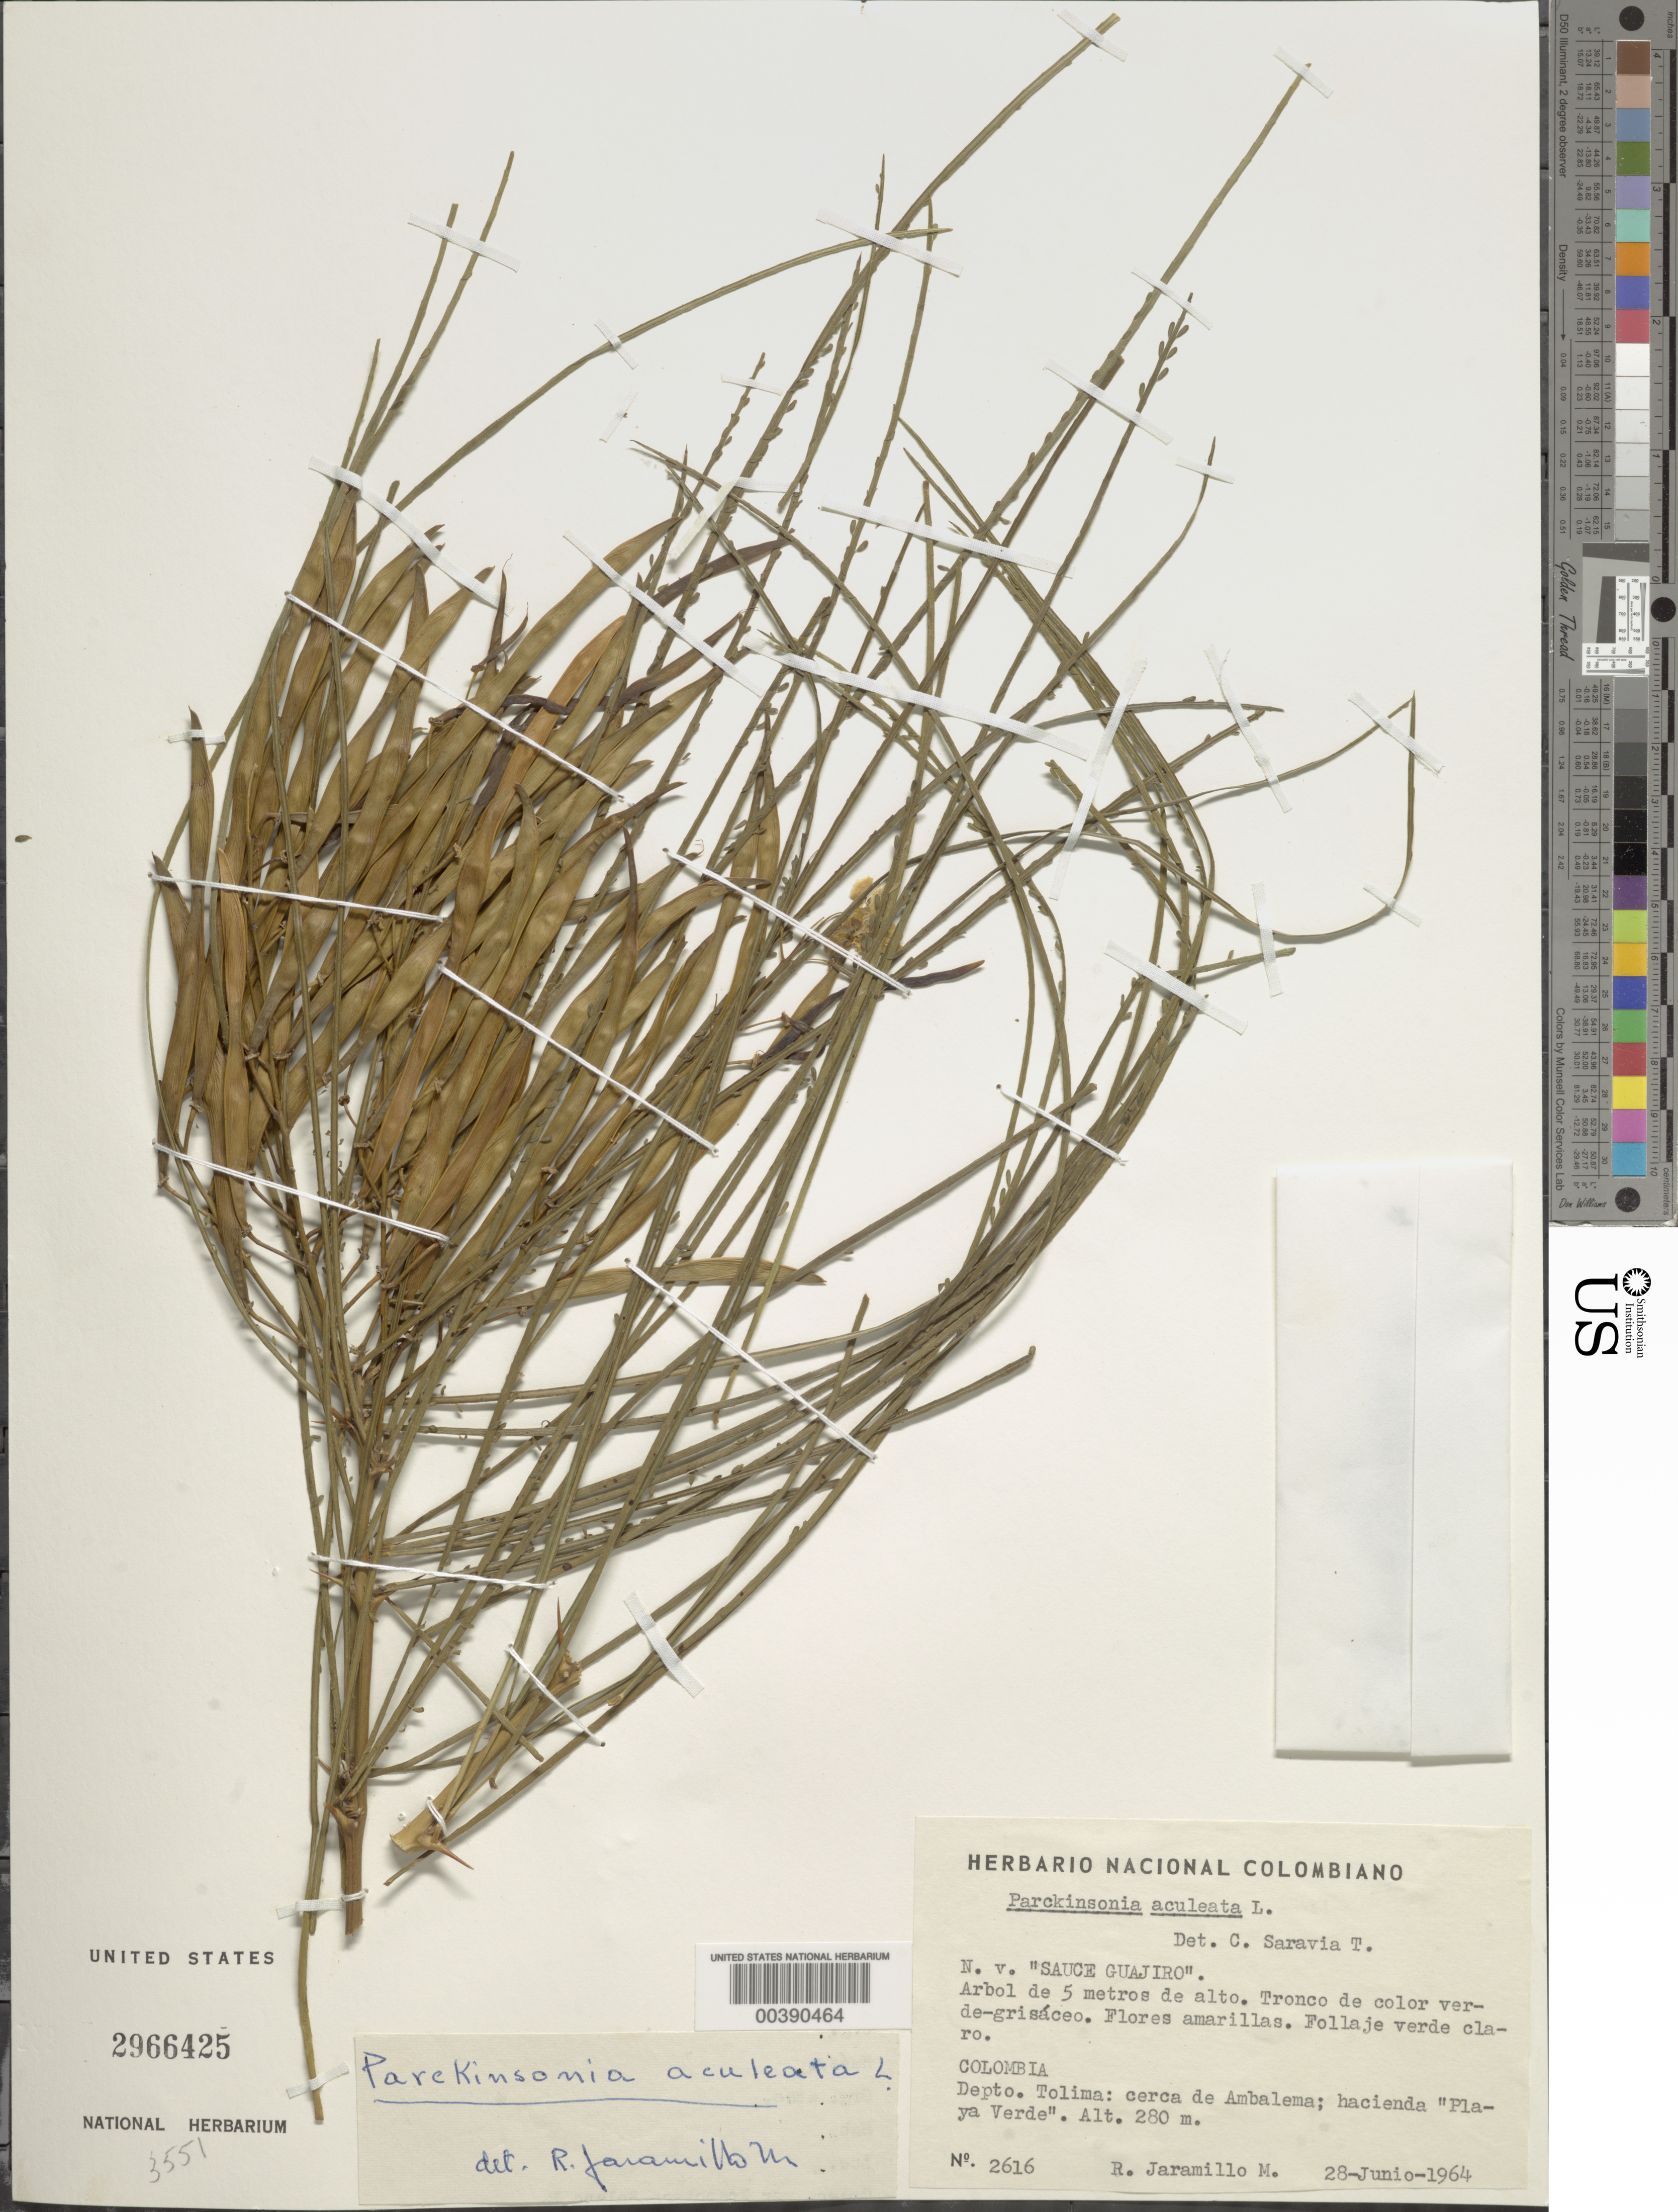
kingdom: Plantae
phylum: Tracheophyta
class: Magnoliopsida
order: Fabales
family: Fabaceae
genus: Parkinsonia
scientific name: Parkinsonia aculeata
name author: L.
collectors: R. Jaramillo M.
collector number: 2616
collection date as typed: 28 Jun 1964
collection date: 1964-06-28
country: Colombia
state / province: Tolima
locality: Cerca de Ambalema; Hacienda "Playa Verde"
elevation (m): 280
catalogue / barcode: US 2966425